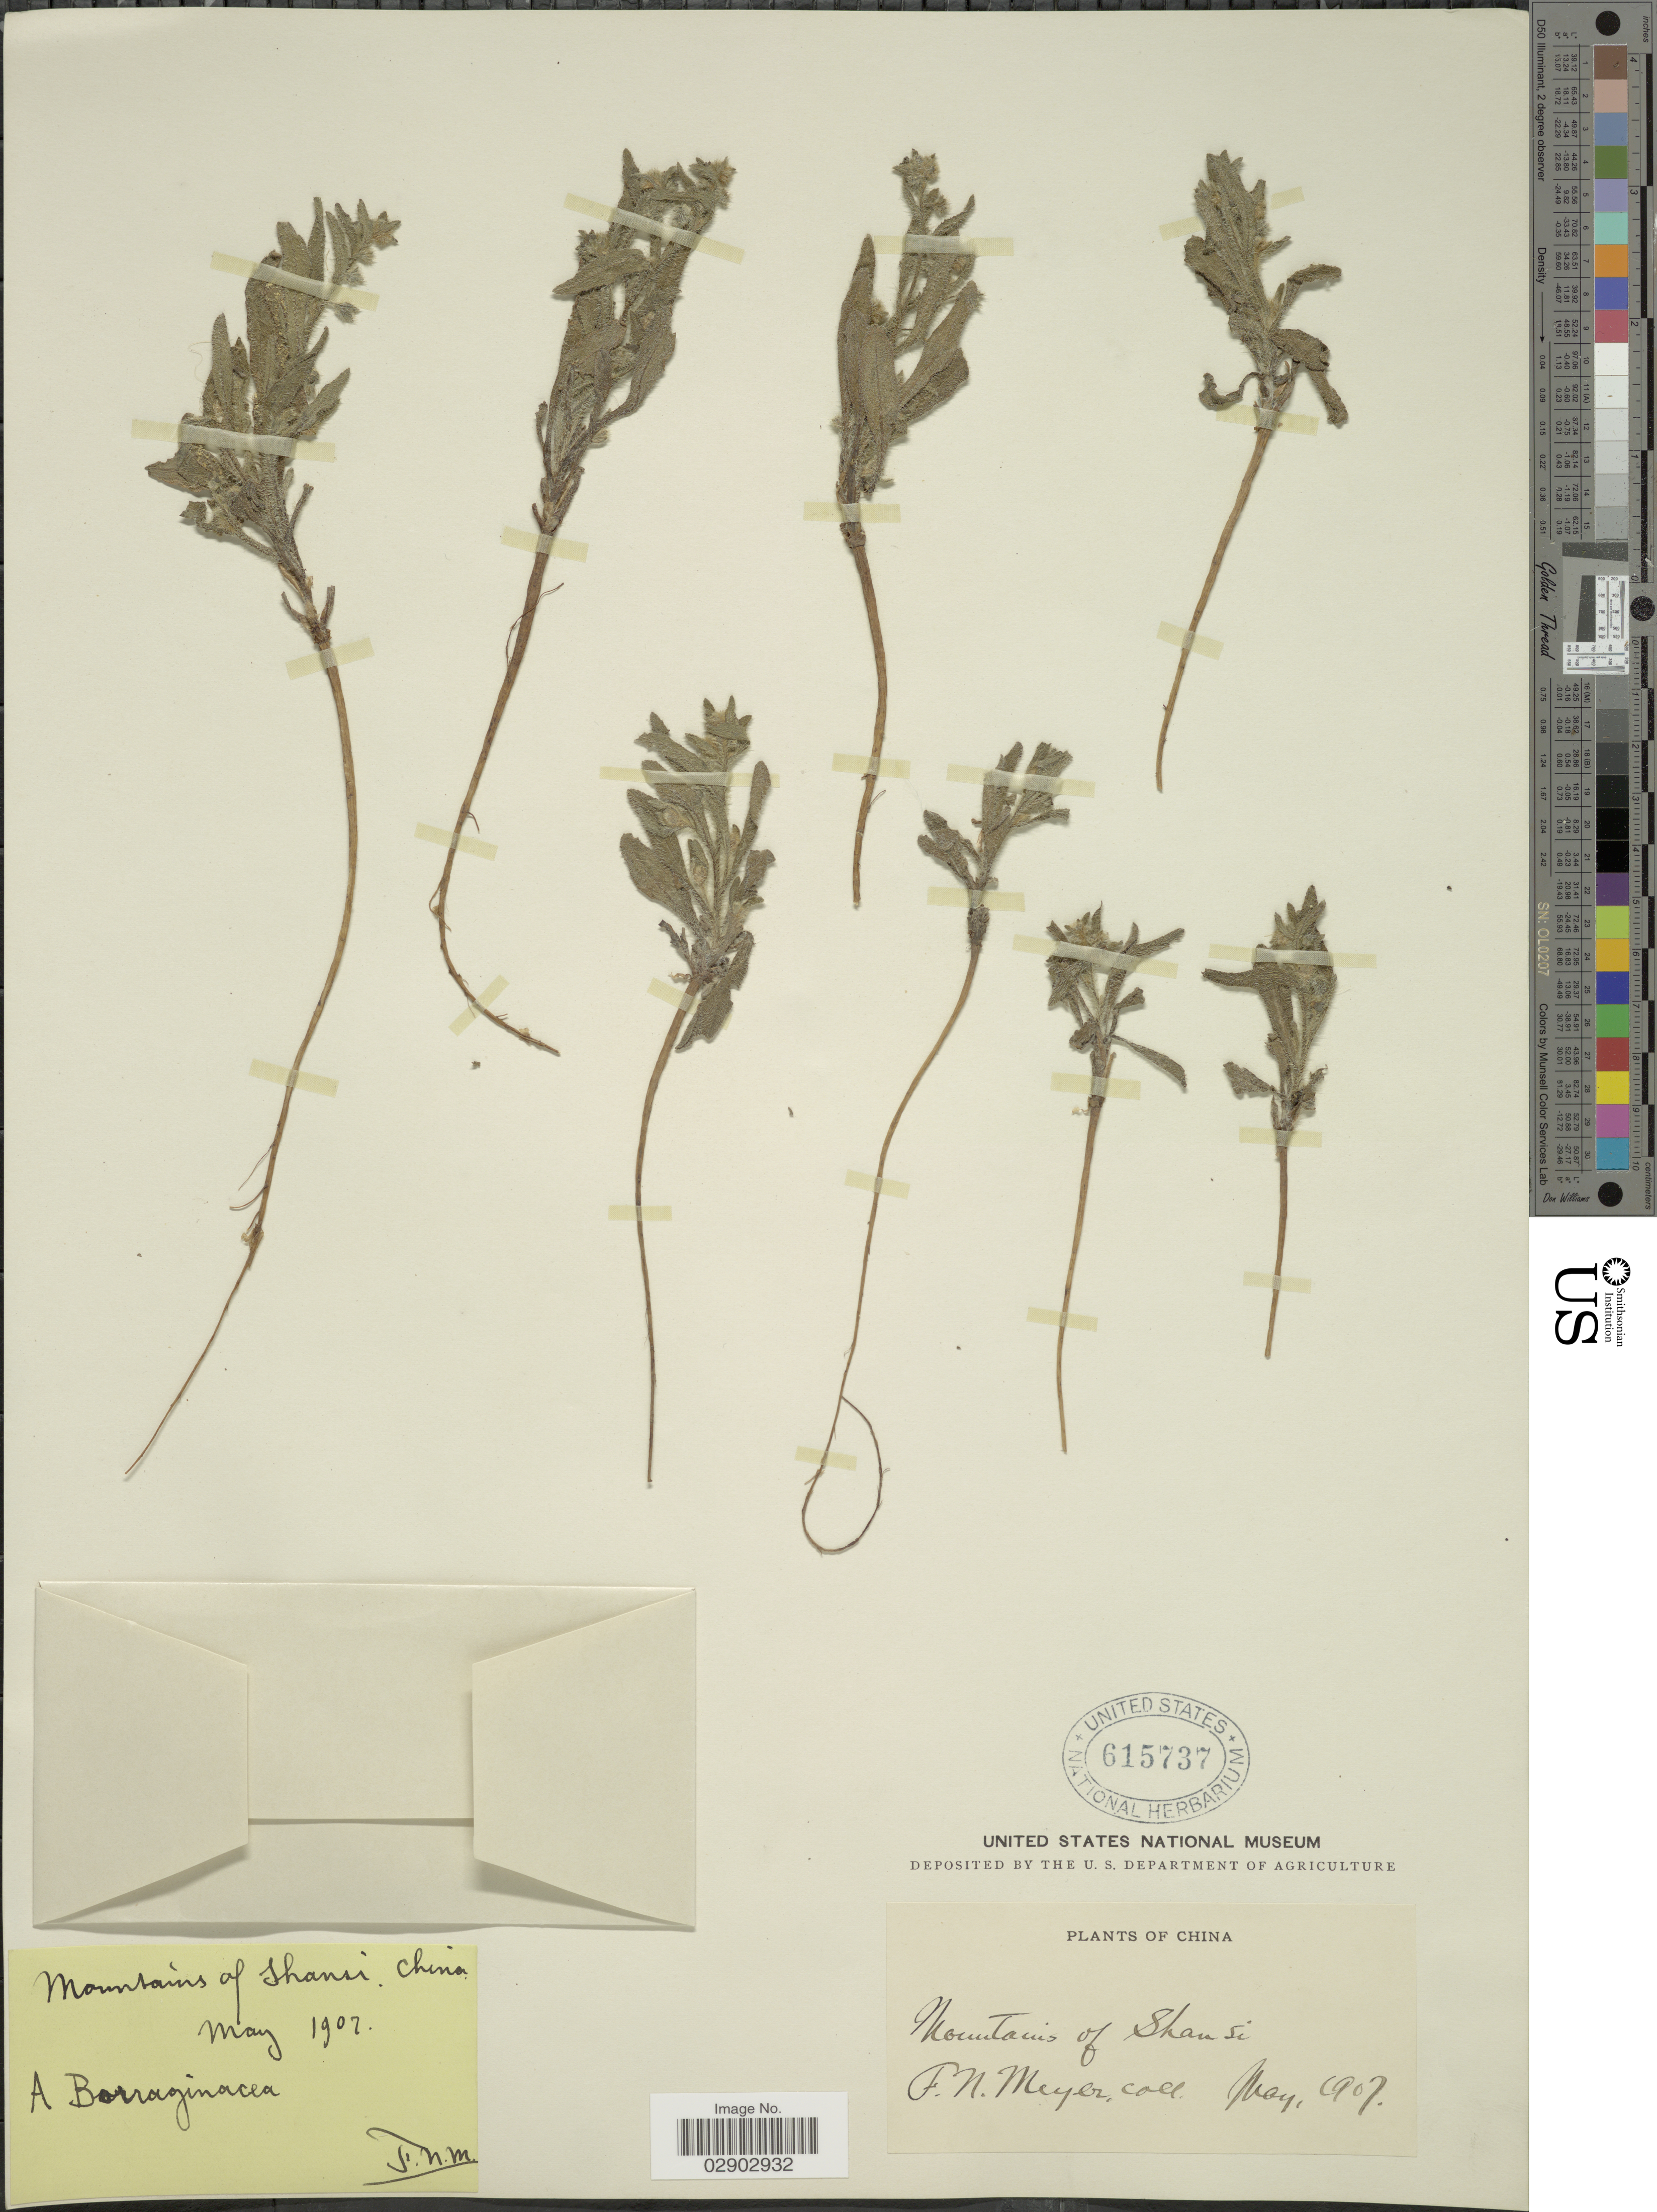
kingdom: Plantae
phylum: Tracheophyta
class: Magnoliopsida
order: Boraginales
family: Boraginaceae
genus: Thyrocarpus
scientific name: Thyrocarpus sampsonii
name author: Hance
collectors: F. N. Meyer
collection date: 1907-05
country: China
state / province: Shanxi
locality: Mountains of Shansi.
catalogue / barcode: US 615737